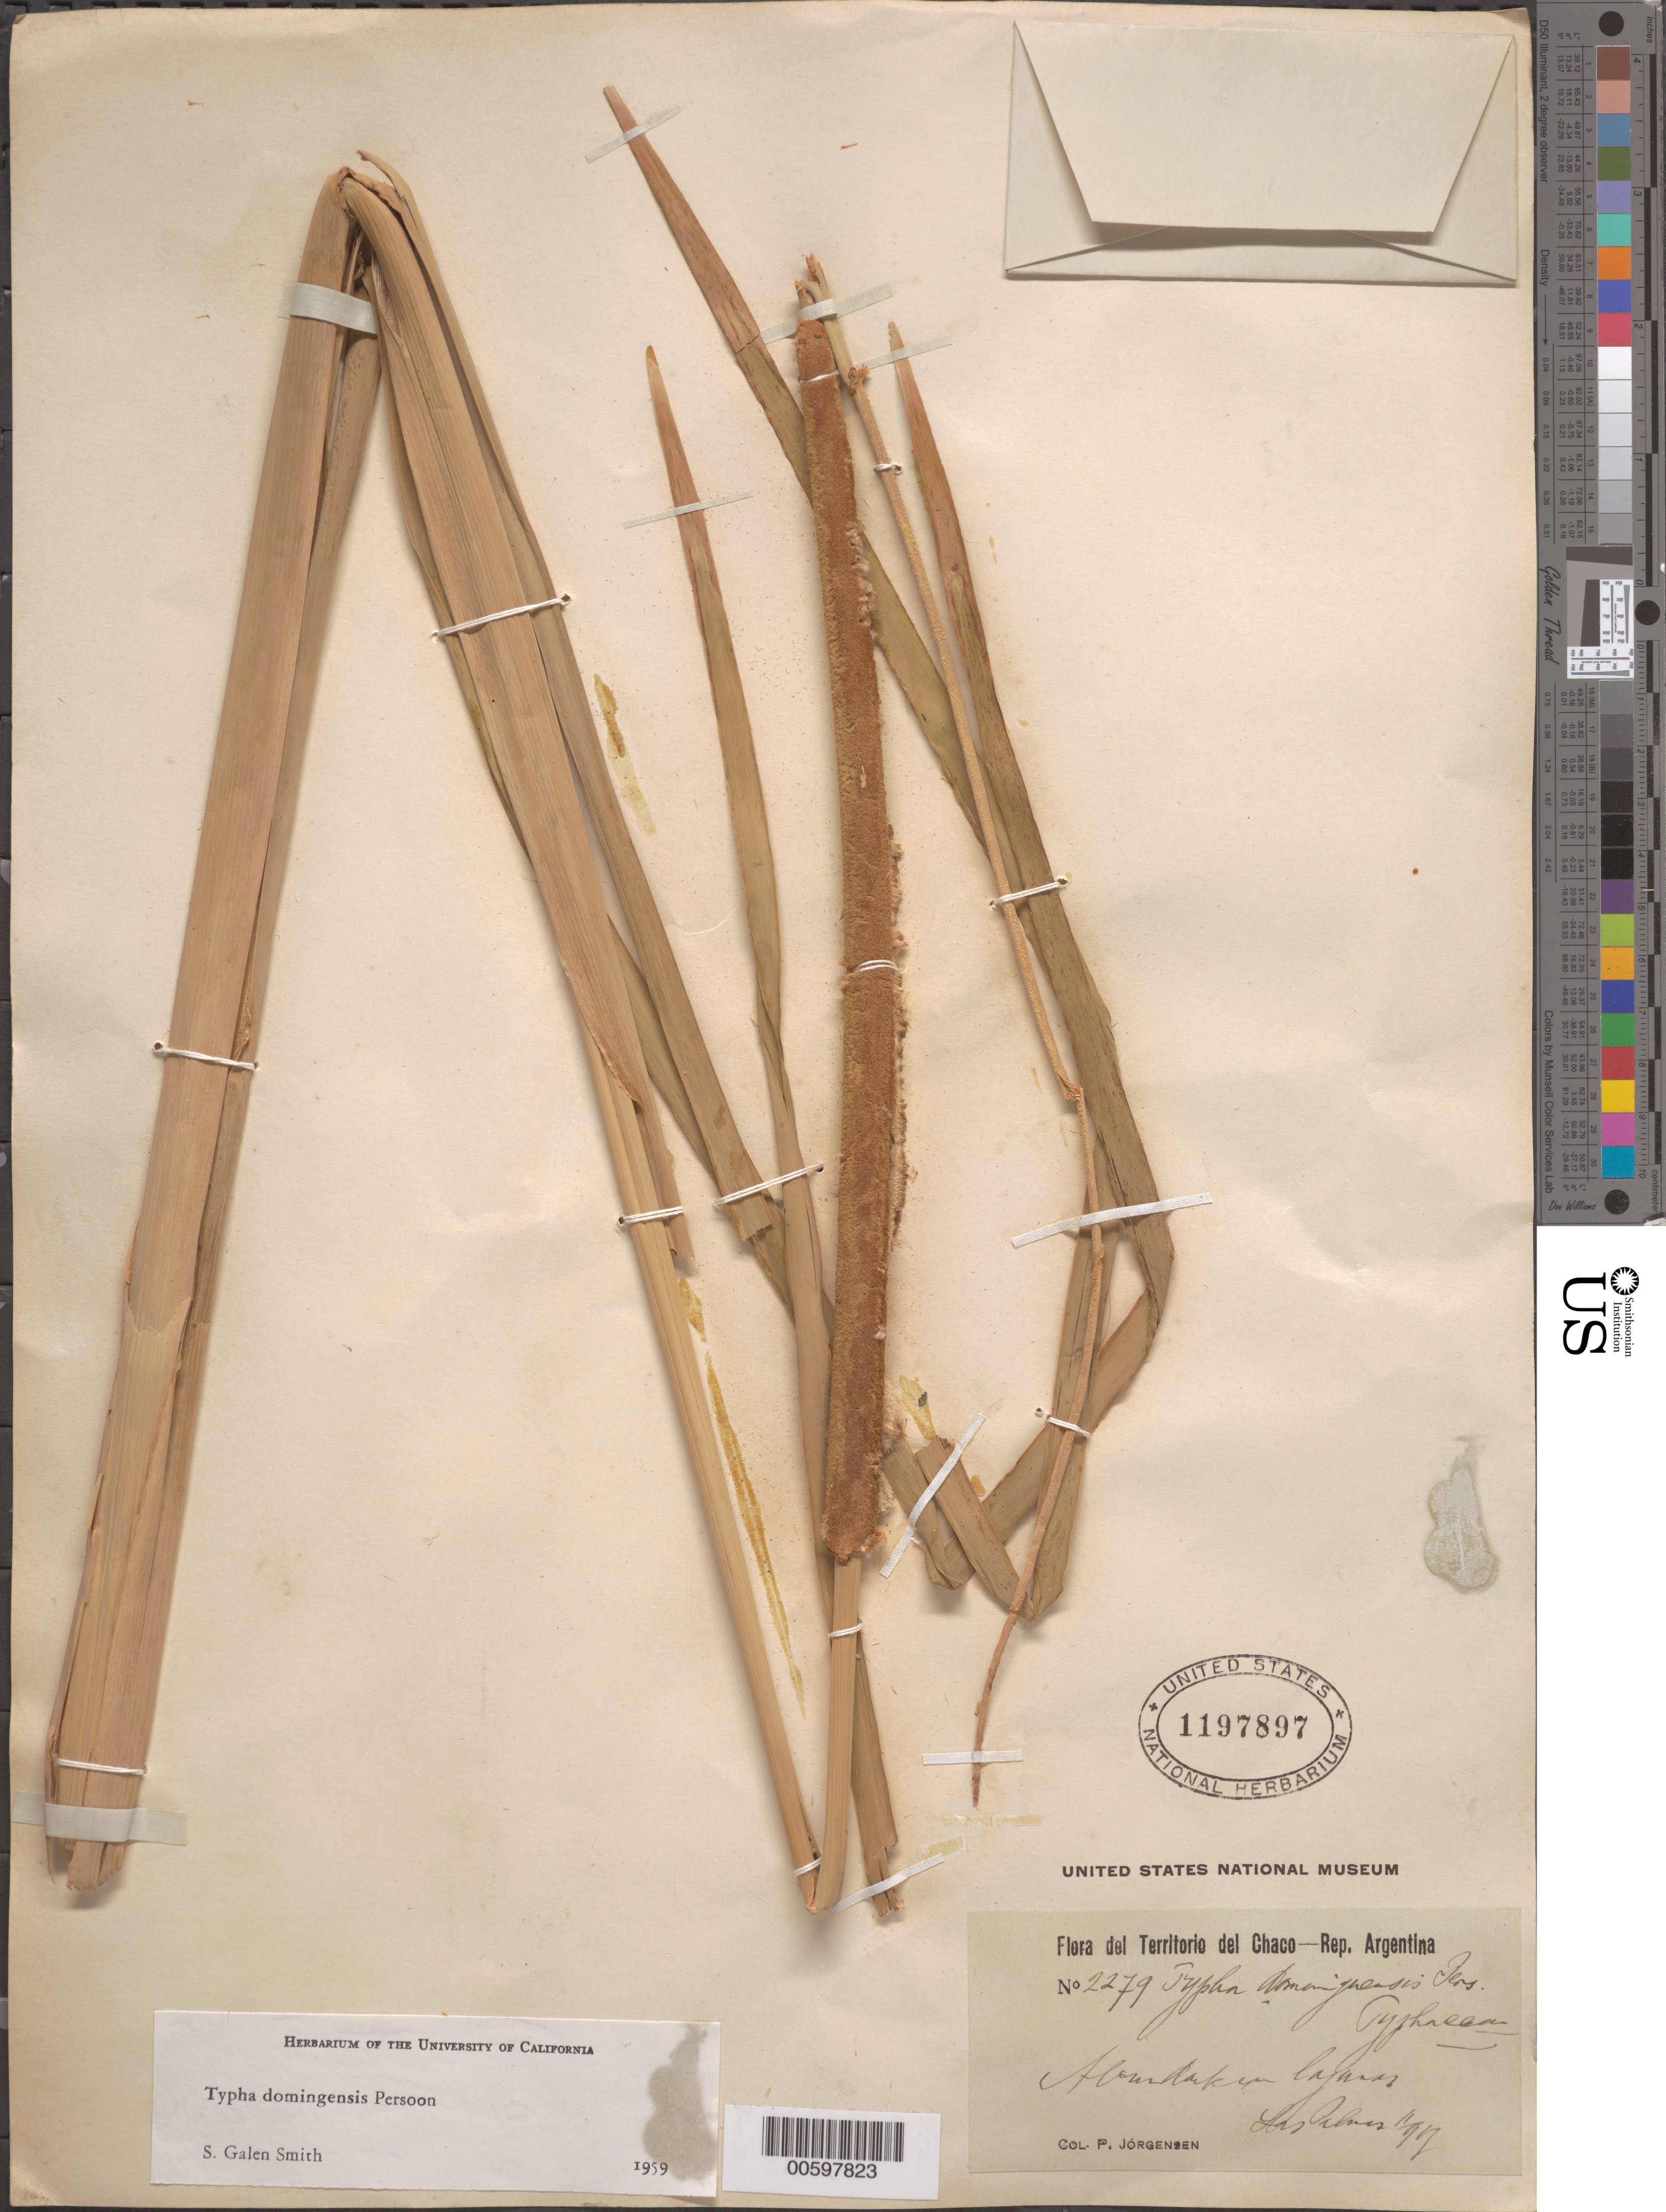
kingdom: Plantae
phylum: Tracheophyta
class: Liliopsida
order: Poales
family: Typhaceae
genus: Typha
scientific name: Typha domingensis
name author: Pers.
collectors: P. Jörgensen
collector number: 2279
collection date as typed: Feb 1897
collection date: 1897-02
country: Argentina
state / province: Chaco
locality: Las Palmas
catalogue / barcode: US 1197897